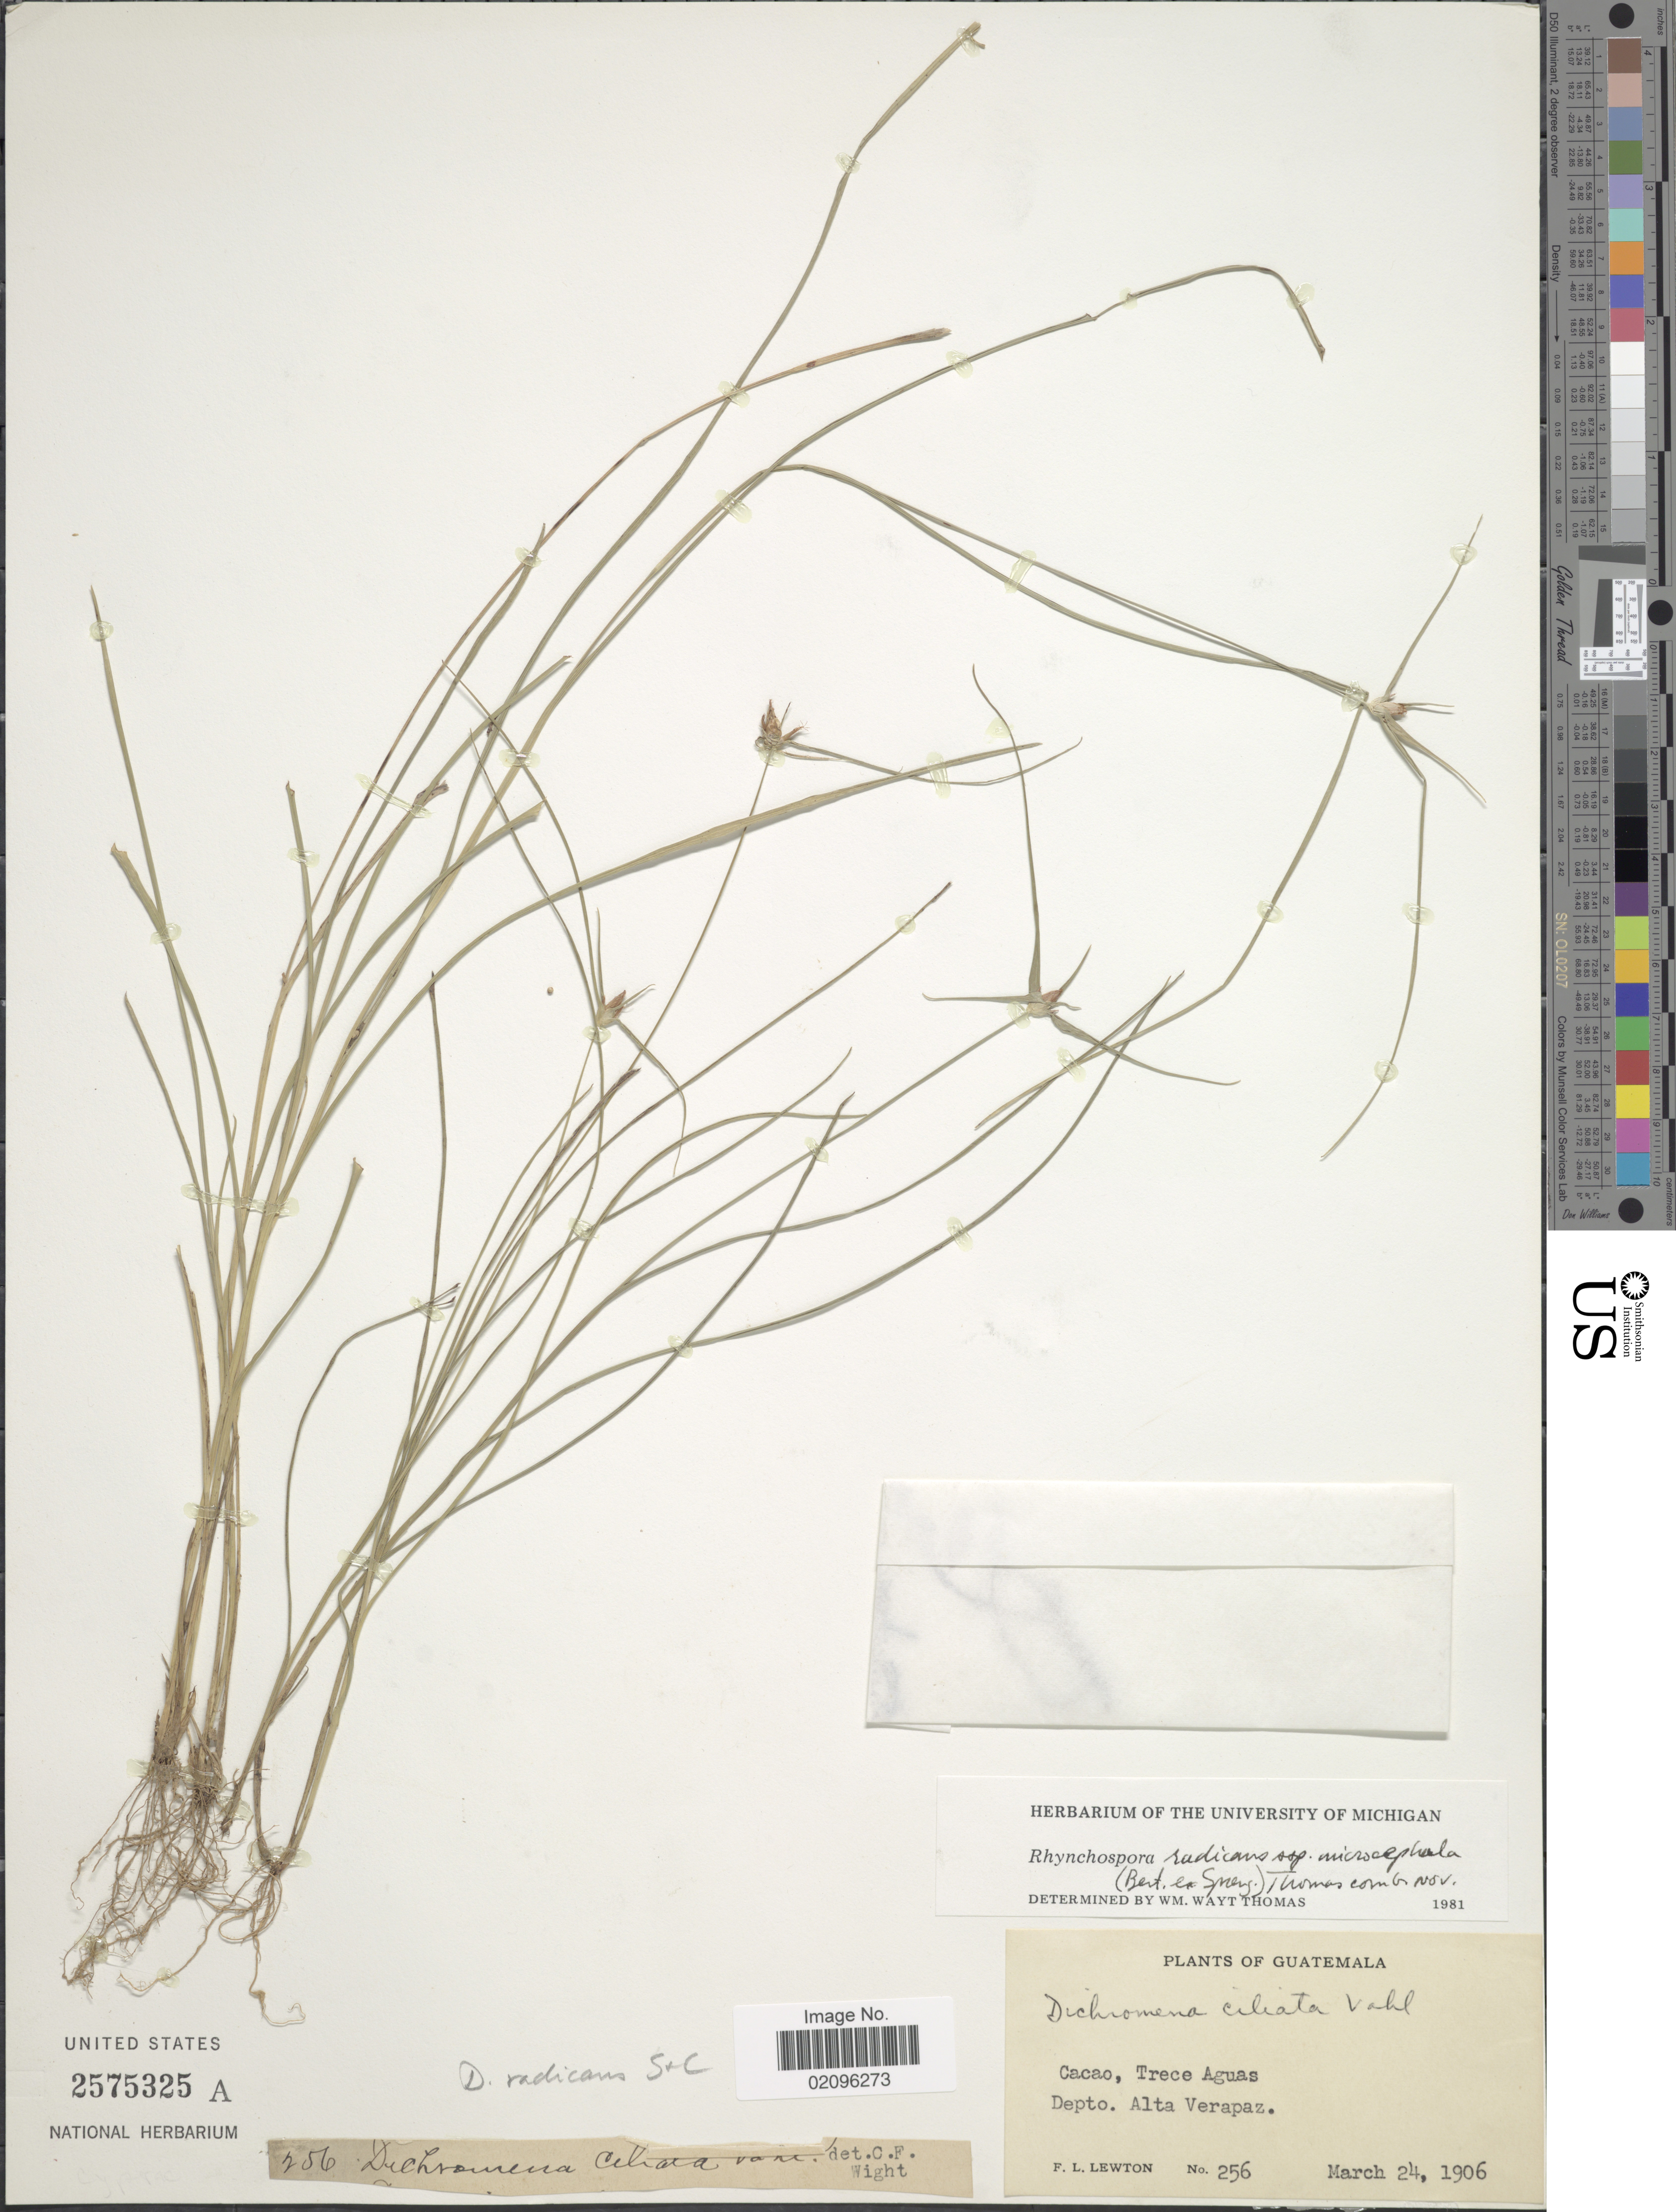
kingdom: Plantae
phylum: Tracheophyta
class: Liliopsida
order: Poales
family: Cyperaceae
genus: Rhynchospora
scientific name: Rhynchospora radicans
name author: (Schltdl. & Cham.) H. Pfeiff.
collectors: F. L. Lewton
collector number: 256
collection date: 1906-03-24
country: Guatemala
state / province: Alta Verapaz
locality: Cacao, Trece Aguas, Depto. Alta Verapaz.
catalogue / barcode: US 2575325A